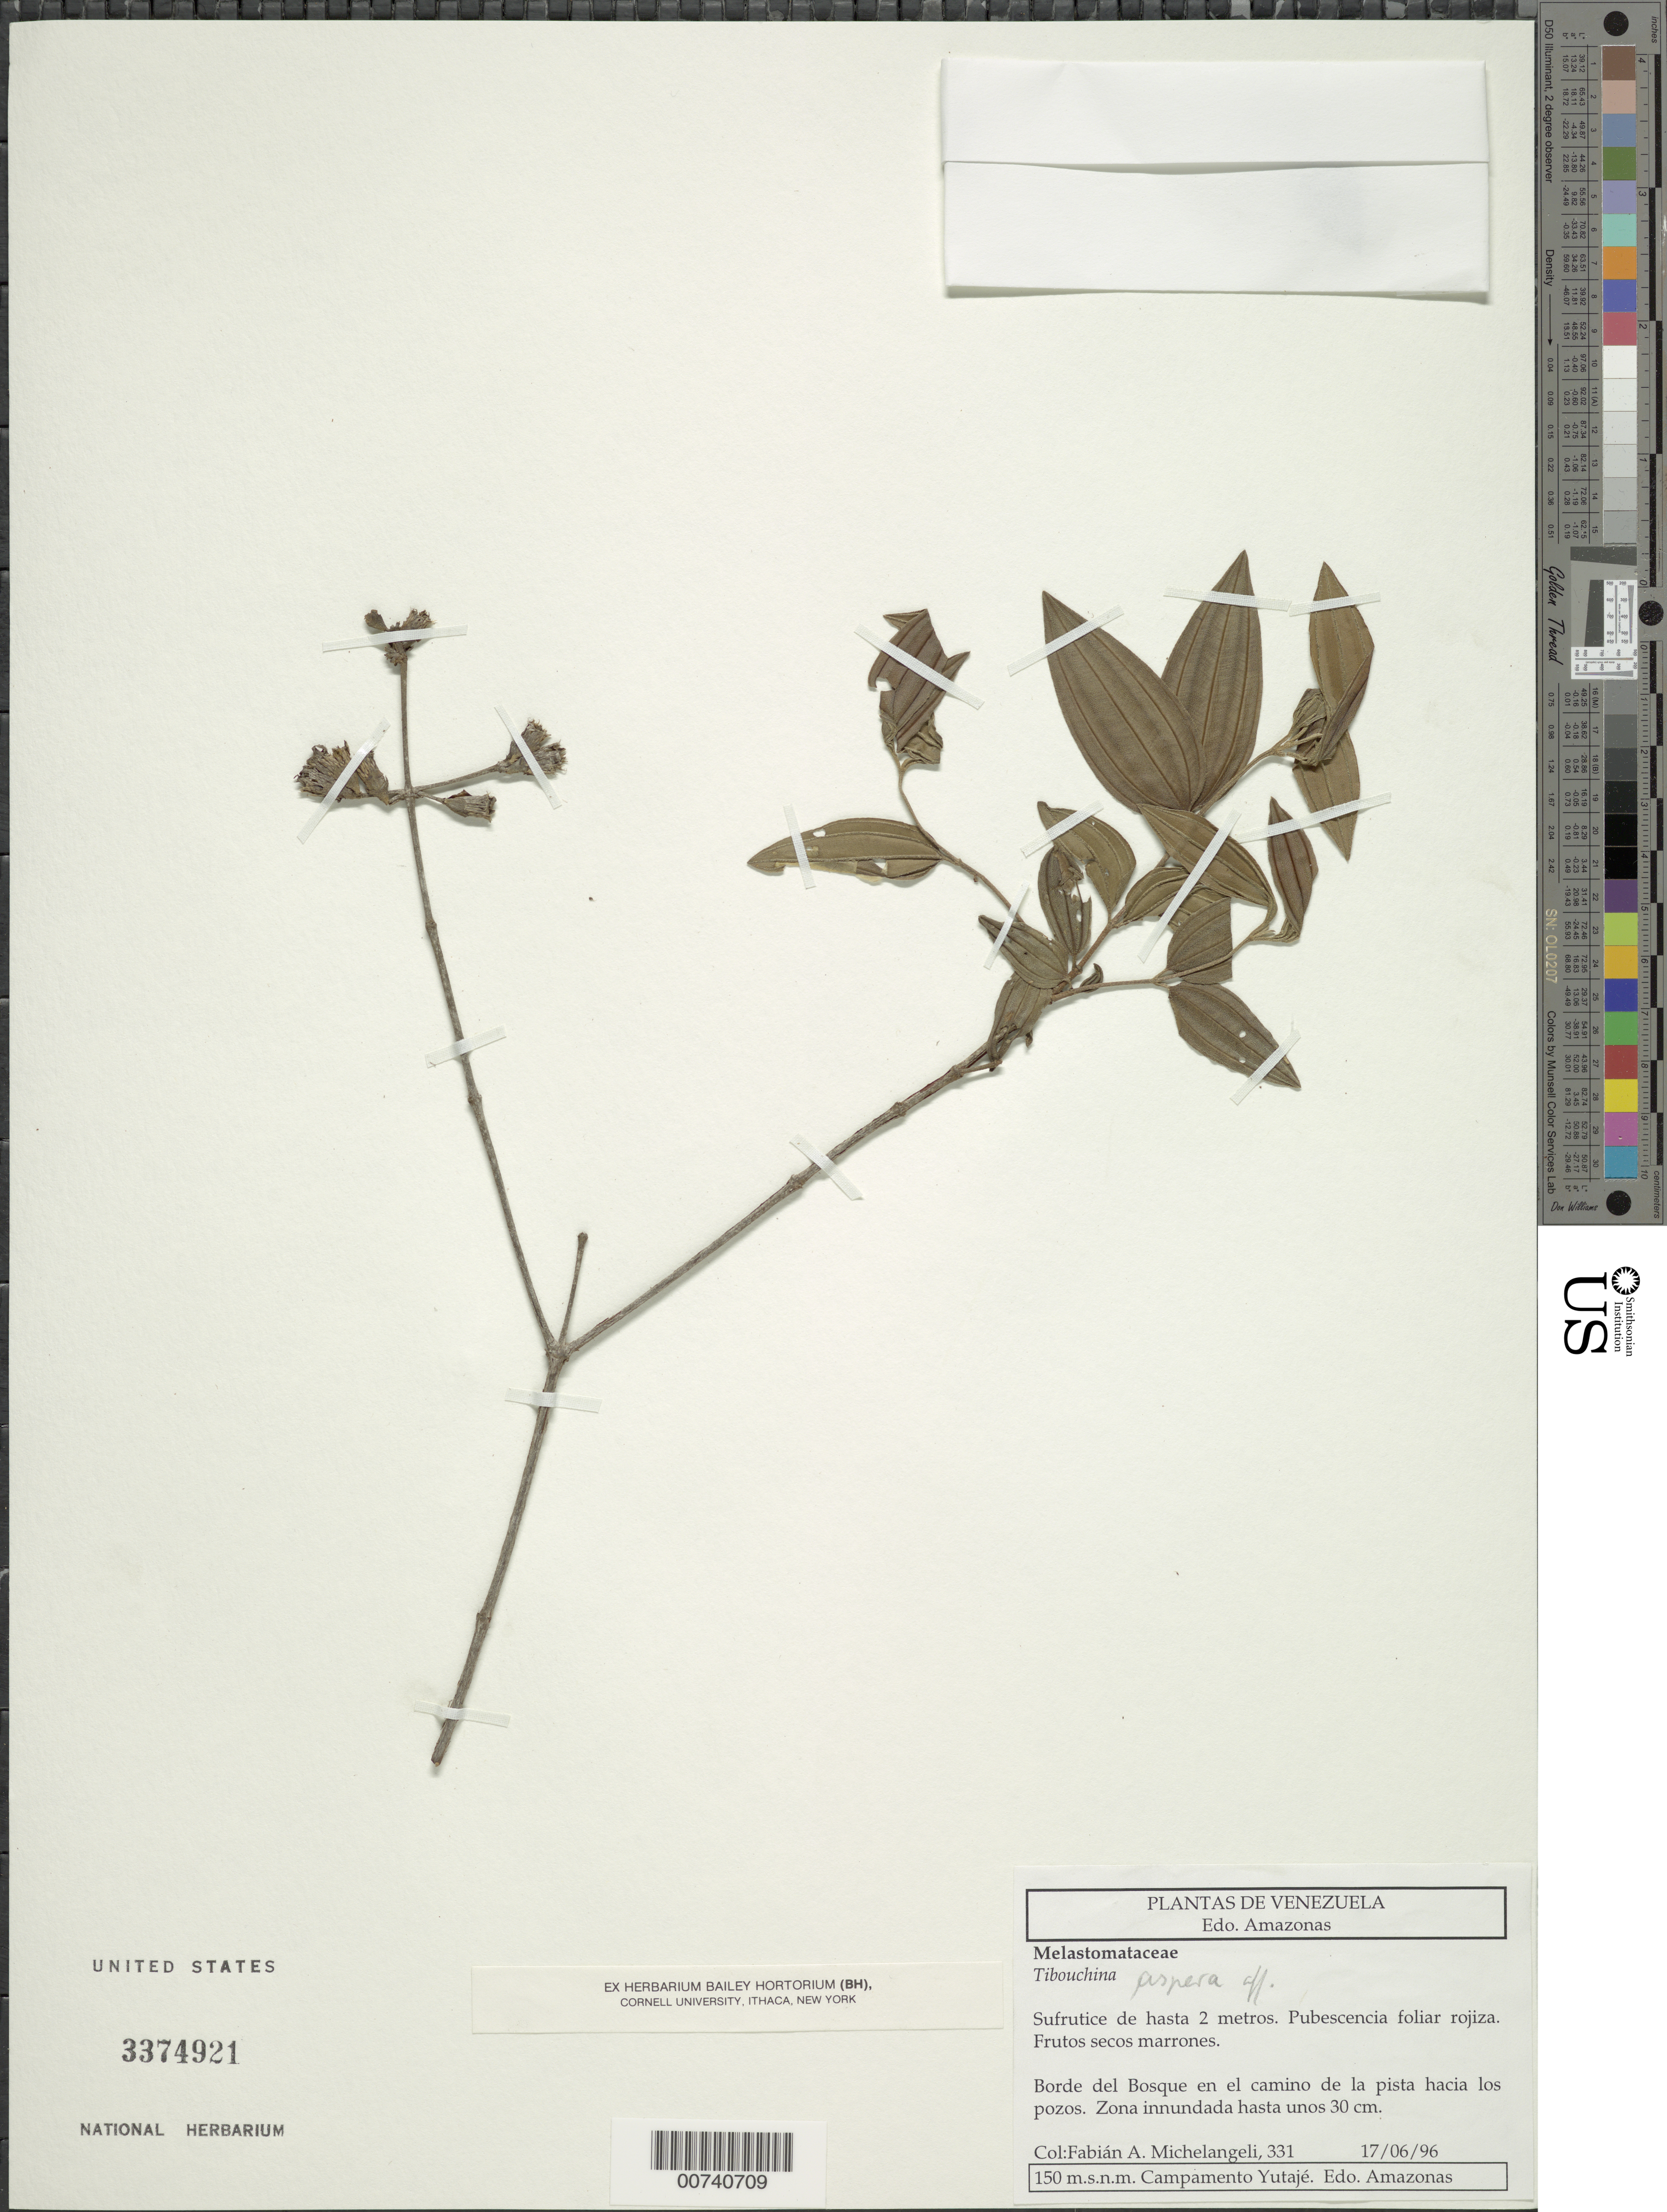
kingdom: Plantae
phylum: Tracheophyta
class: Magnoliopsida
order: Myrtales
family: Melastomataceae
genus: Tibouchina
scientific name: Tibouchina aspera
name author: Aubl.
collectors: F. A. Michelangeli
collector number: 331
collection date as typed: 17-Jun-96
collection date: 1996-06-17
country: Venezuela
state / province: Amazonas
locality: Campamento Yutajé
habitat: Borde de bosque en el camino de la pista hacia los pozos; zona innundada hasta unos 30 cm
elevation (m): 150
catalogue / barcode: US 3374921